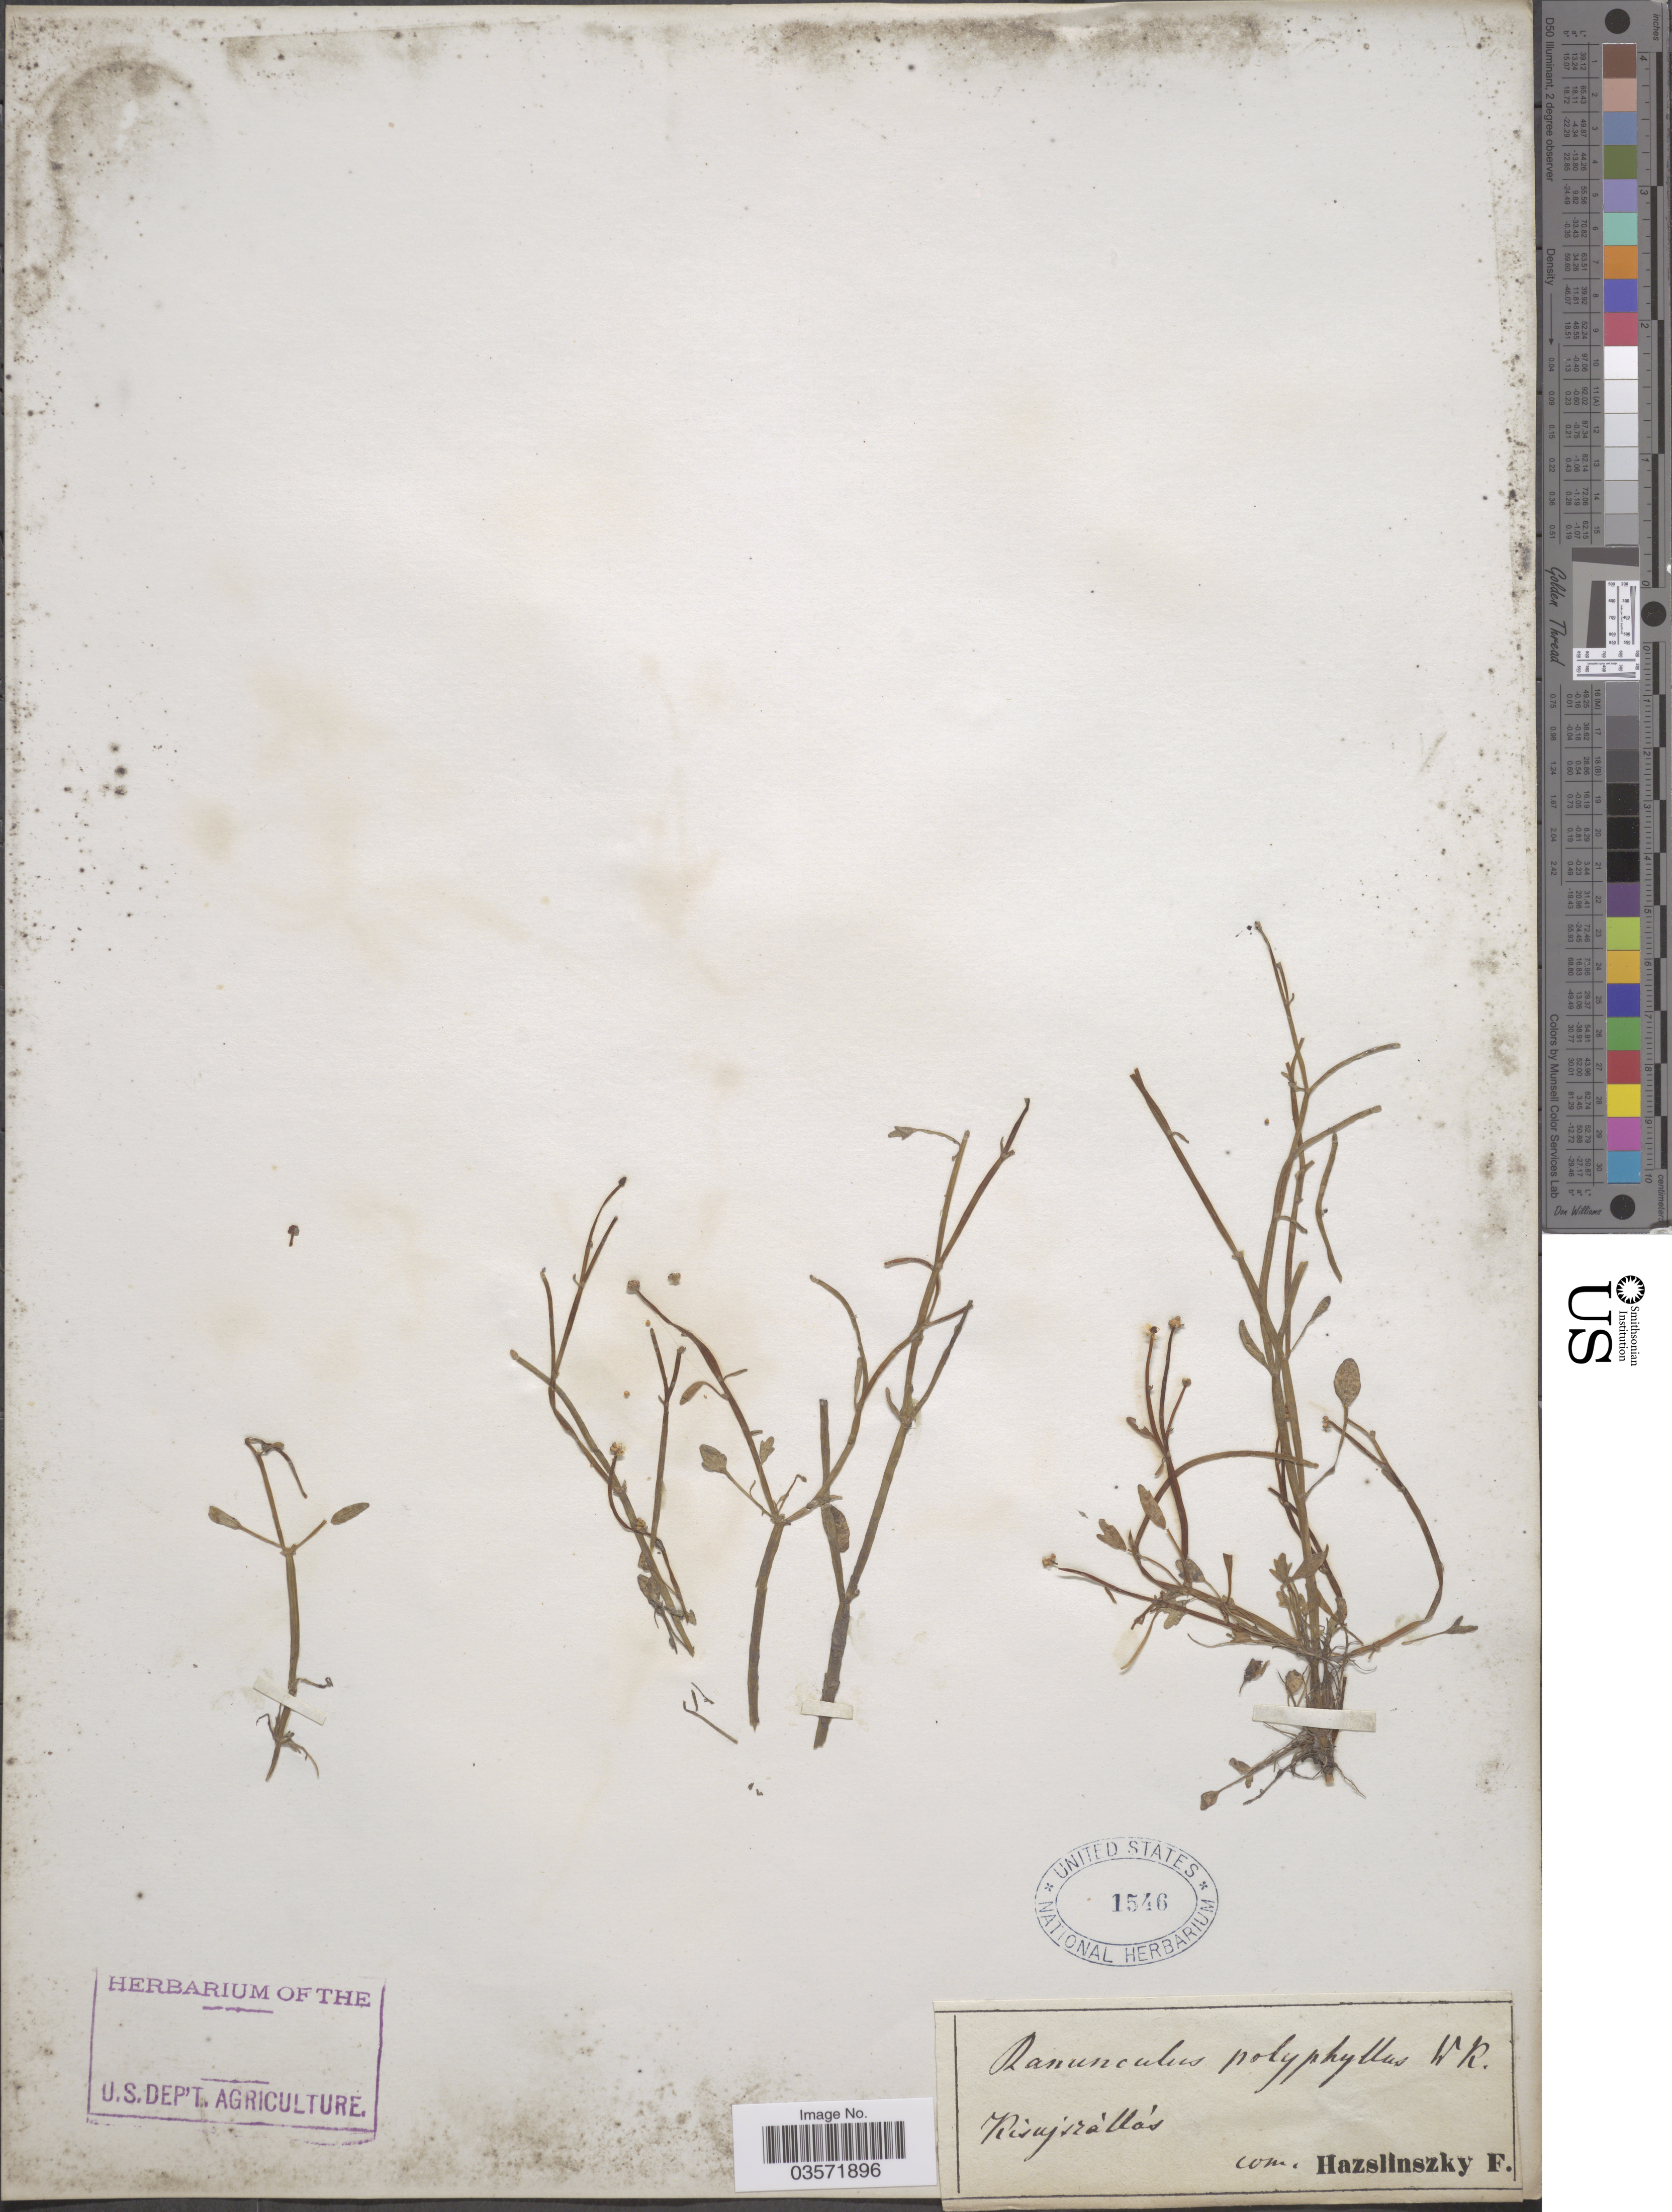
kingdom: Plantae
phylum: Tracheophyta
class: Magnoliopsida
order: Ranunculales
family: Ranunculaceae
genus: Ranunculus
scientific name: Ranunculus polyphyllus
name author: Waldst. & Kit. ex Willd.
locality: Kisujszàllàs. [interpreted]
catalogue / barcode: US 1546